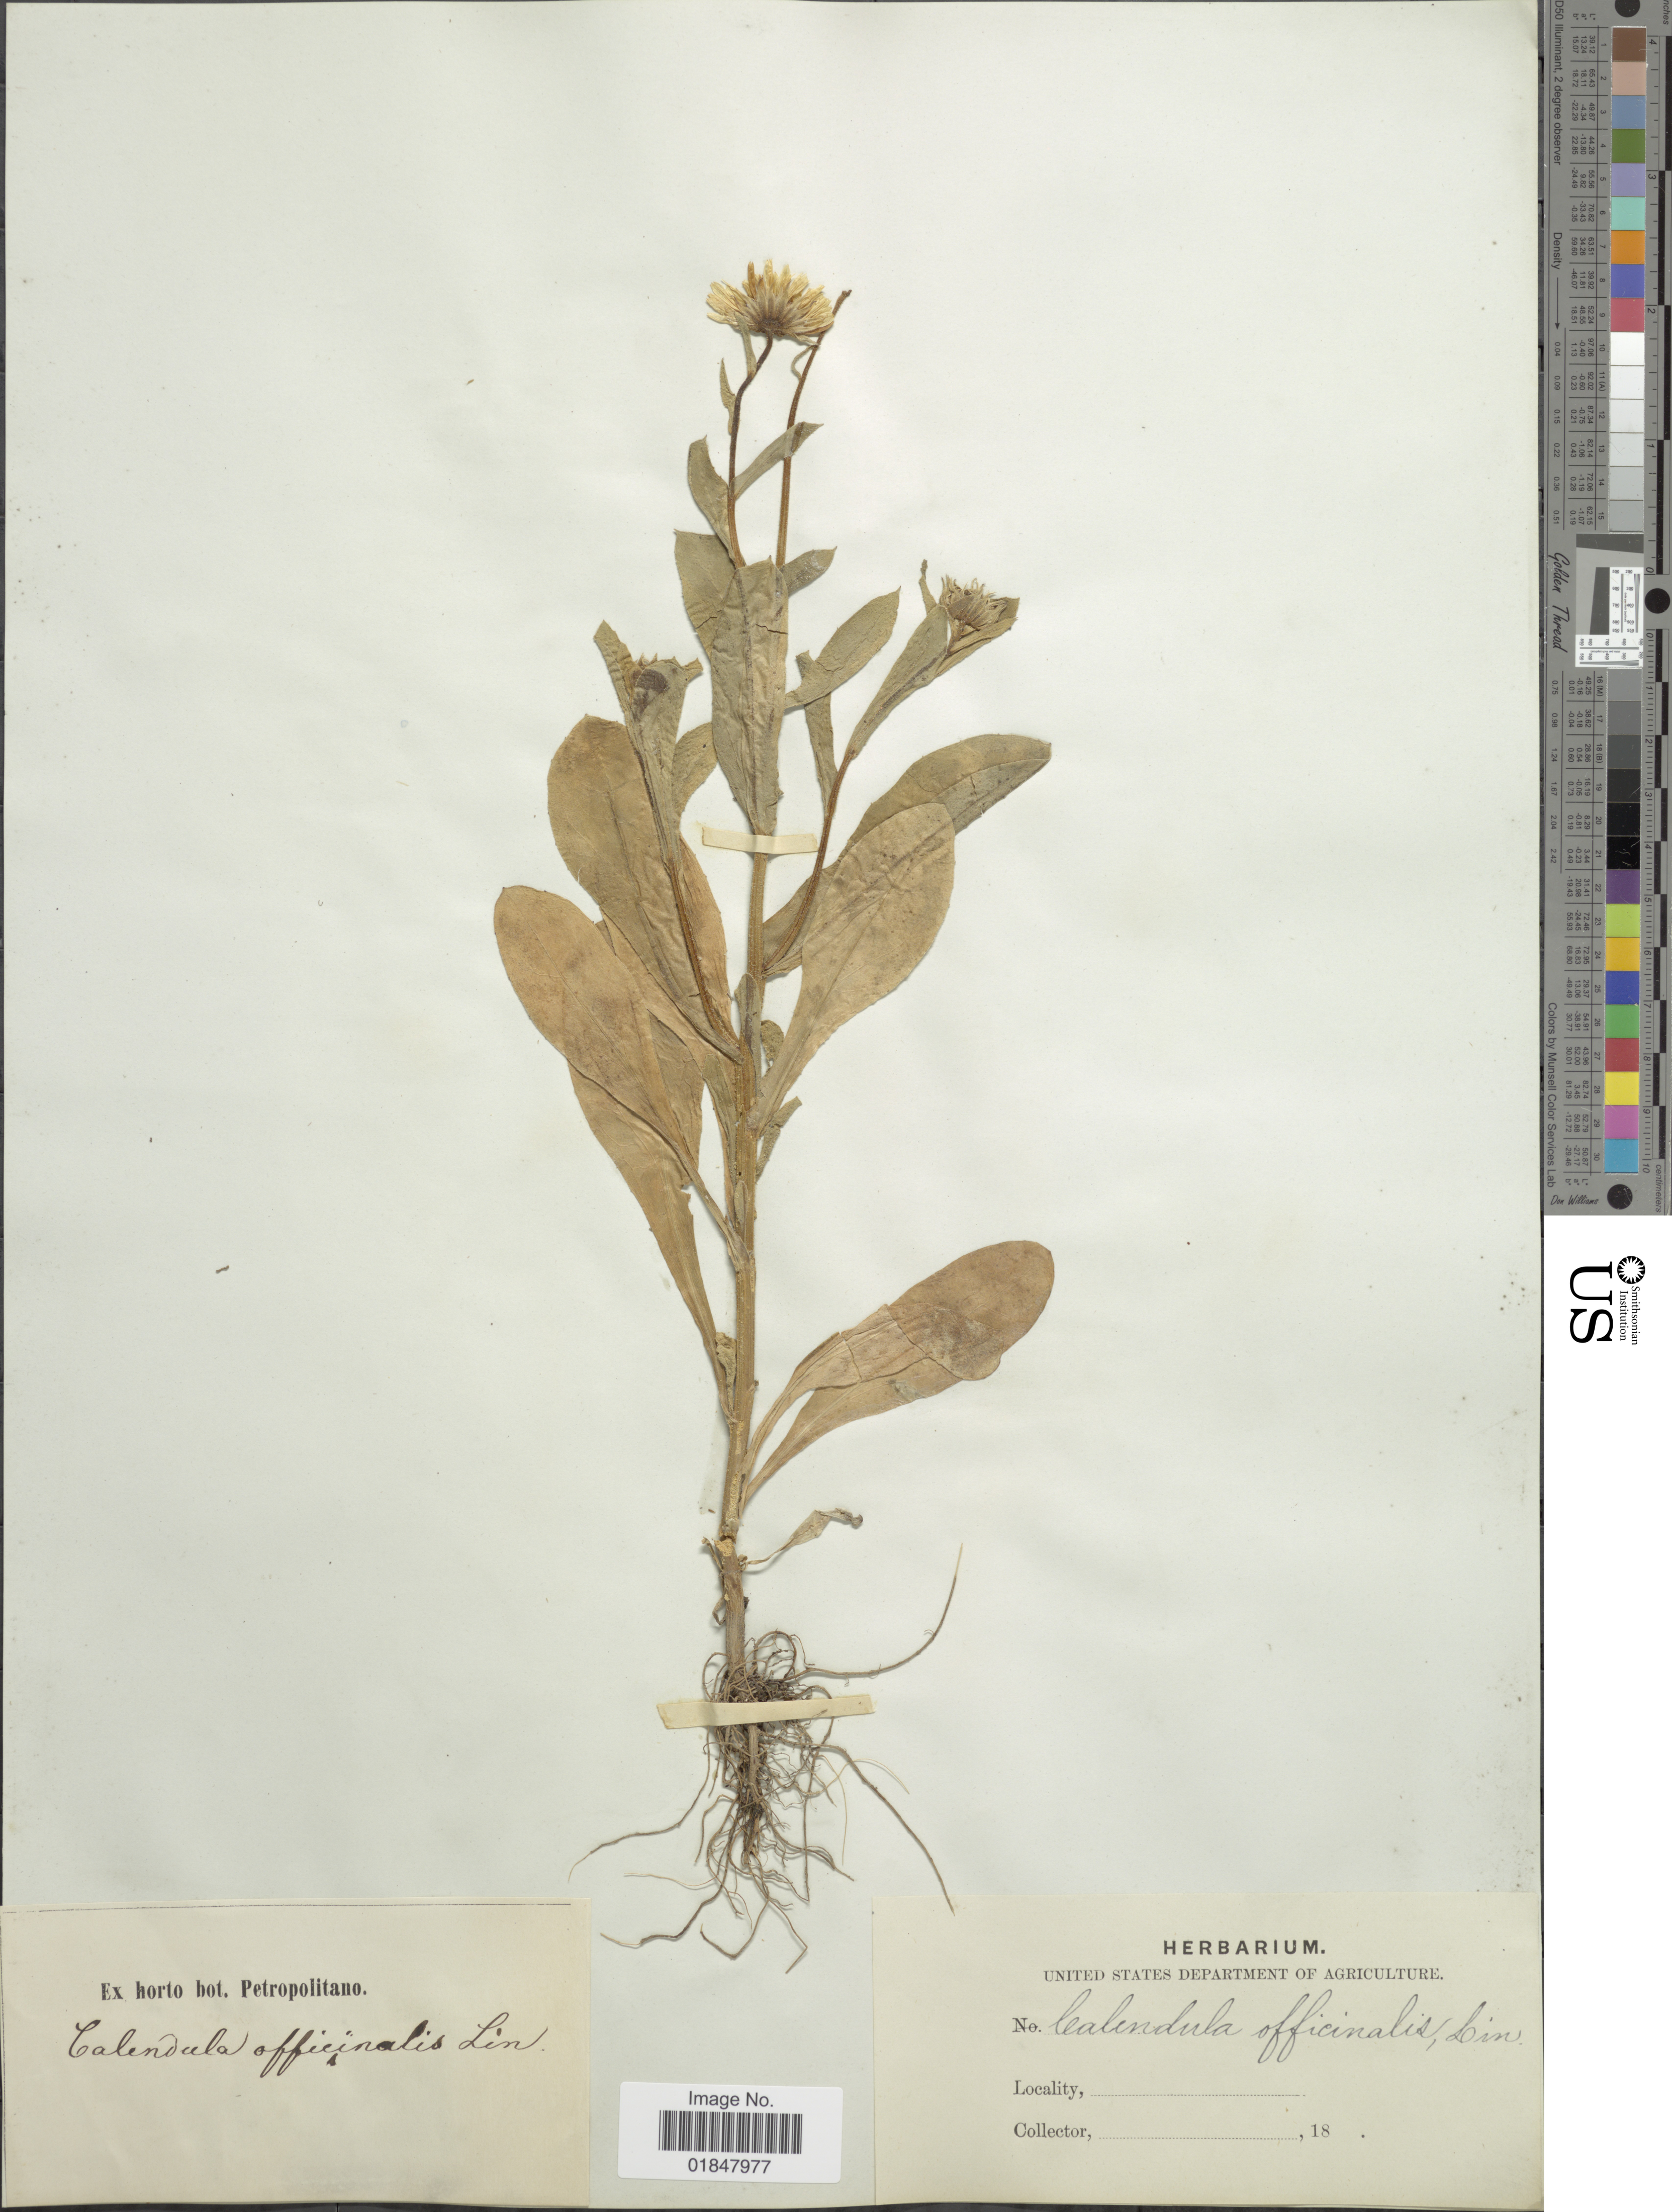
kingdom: Plantae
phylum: Tracheophyta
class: Magnoliopsida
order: Asterales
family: Asteraceae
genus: Calendula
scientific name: Calendula officinalis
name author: L.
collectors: ex Horto Bot. Petropolitano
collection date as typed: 18